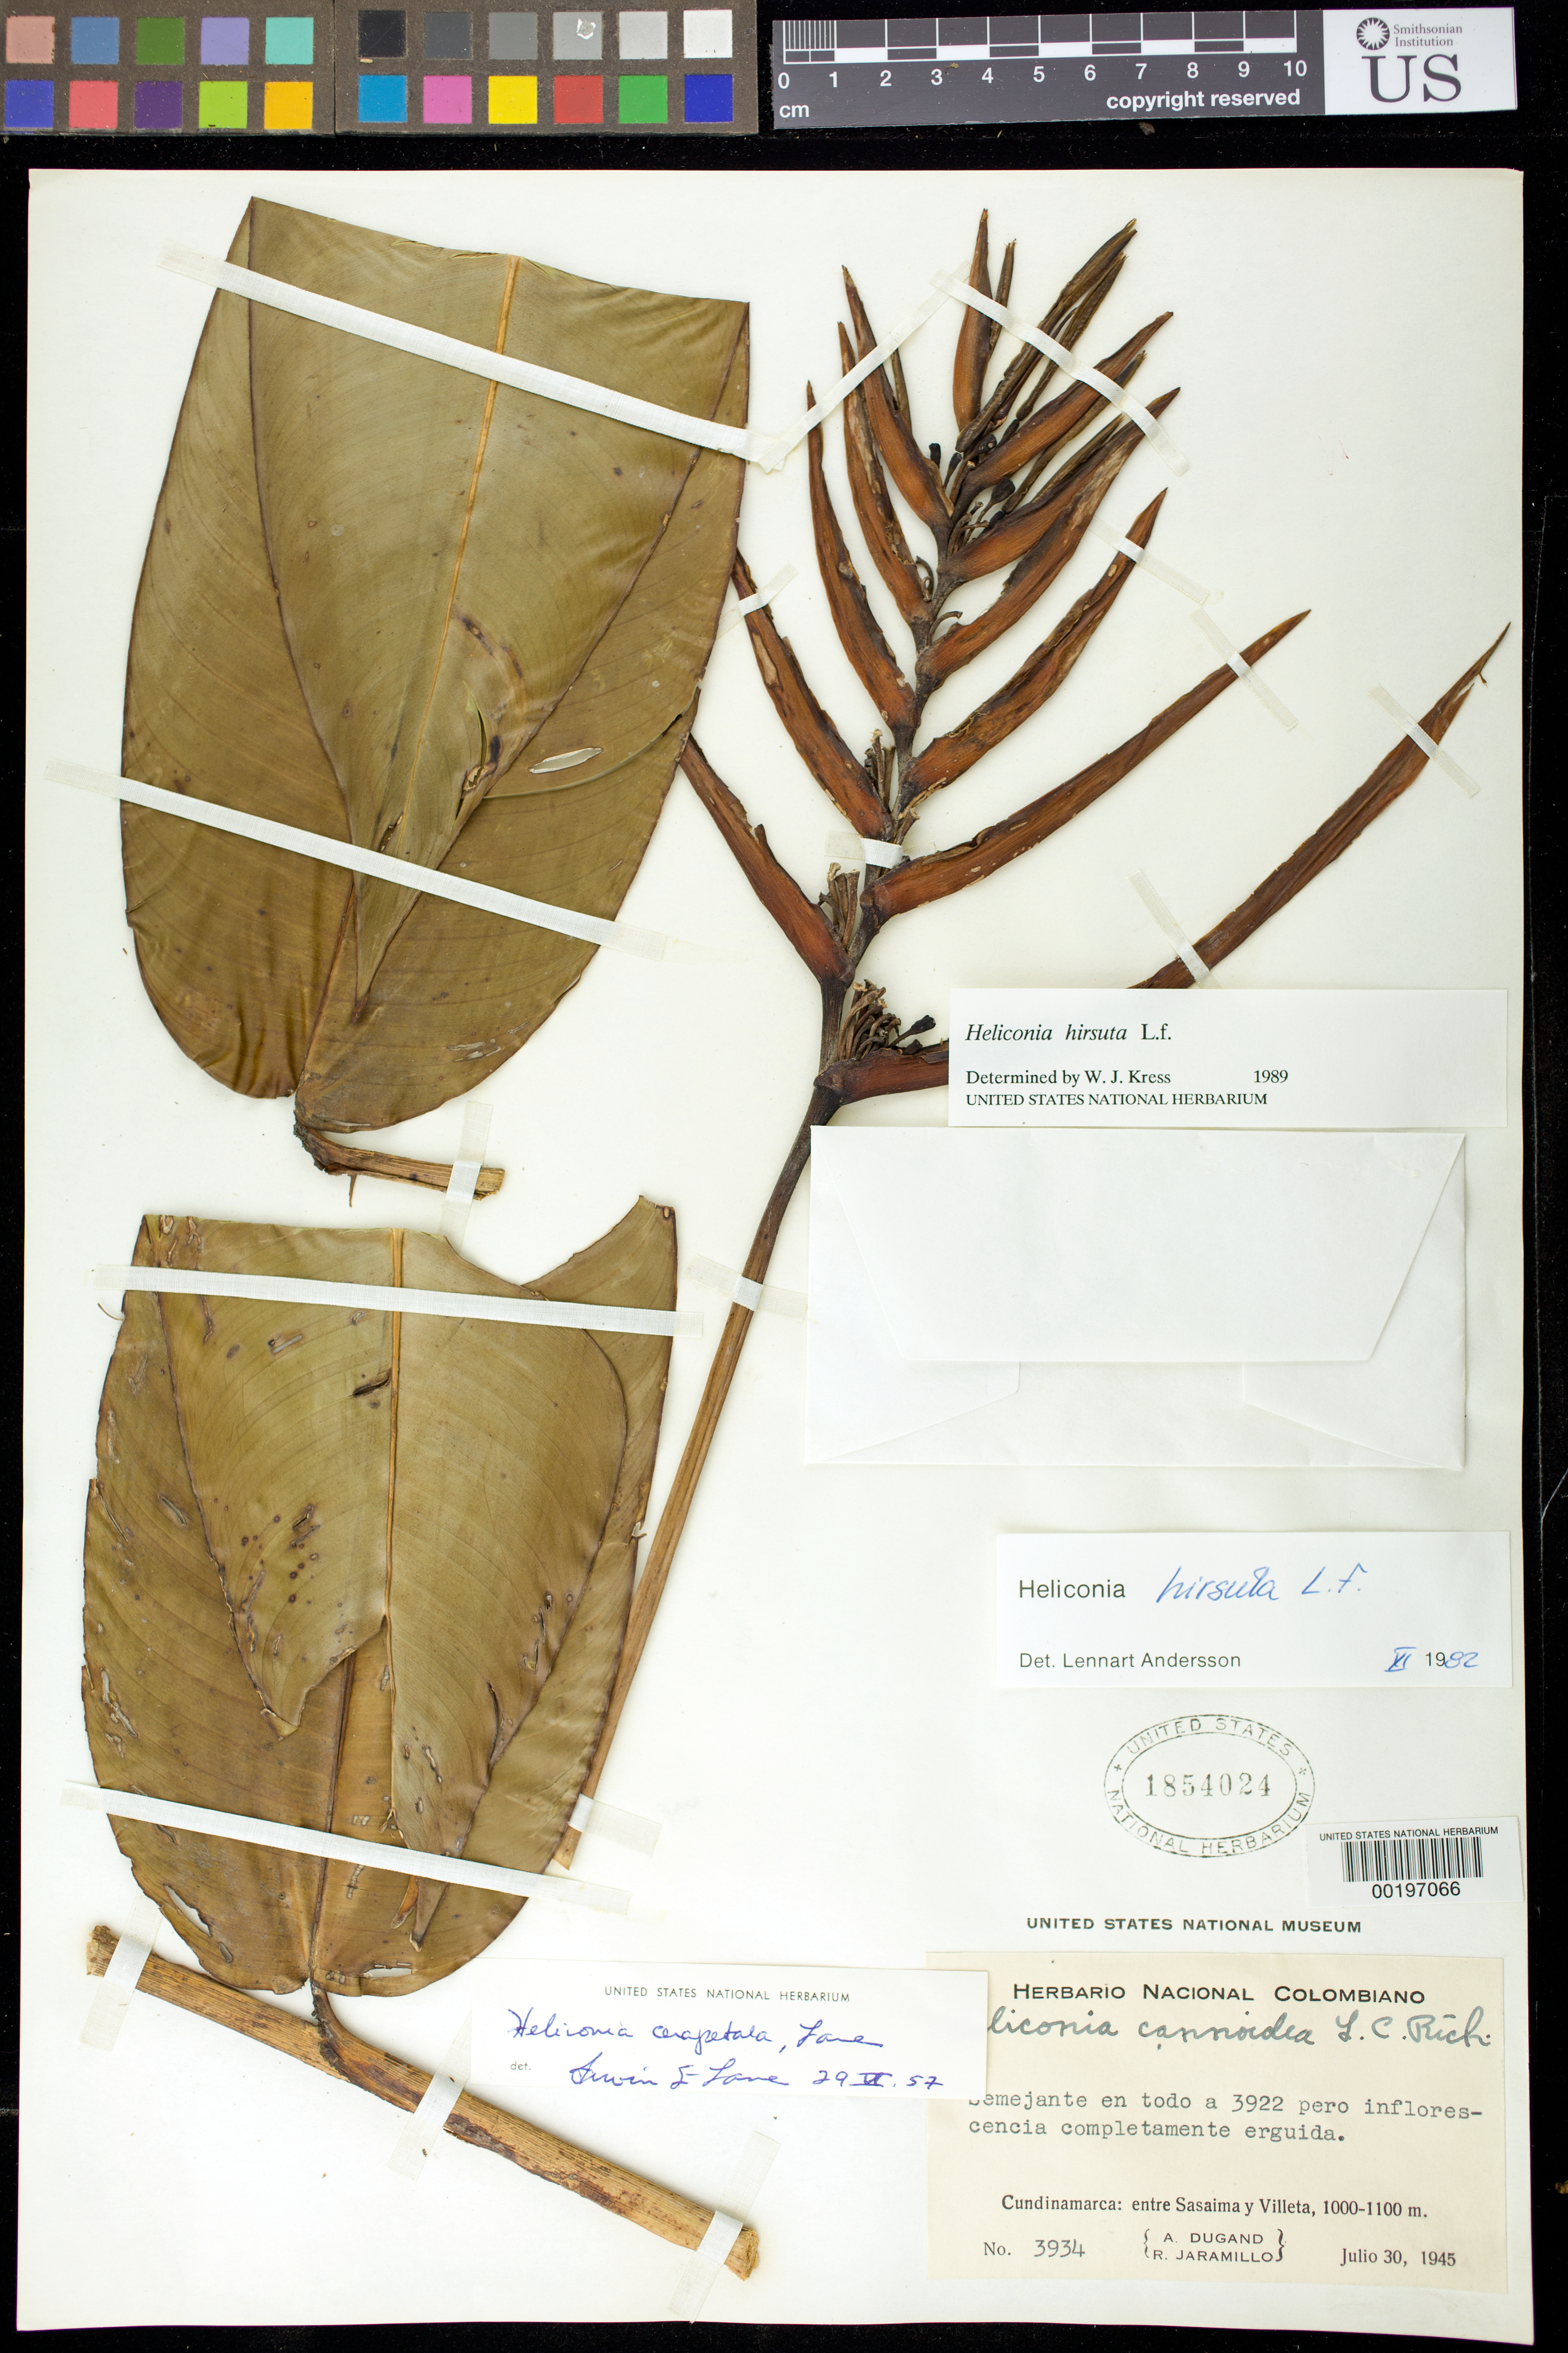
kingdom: Plantae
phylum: Tracheophyta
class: Liliopsida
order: Zingiberales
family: Heliconiaceae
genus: Heliconia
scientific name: Heliconia hirsuta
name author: L. f.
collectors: A. Dugand G. & R. Jaramillo M.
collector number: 3934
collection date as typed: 30 Jul 1945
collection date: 1945-07-30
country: Colombia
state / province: Cundinamarca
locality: Between Sasaima and Villeta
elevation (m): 1000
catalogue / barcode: US 1854024